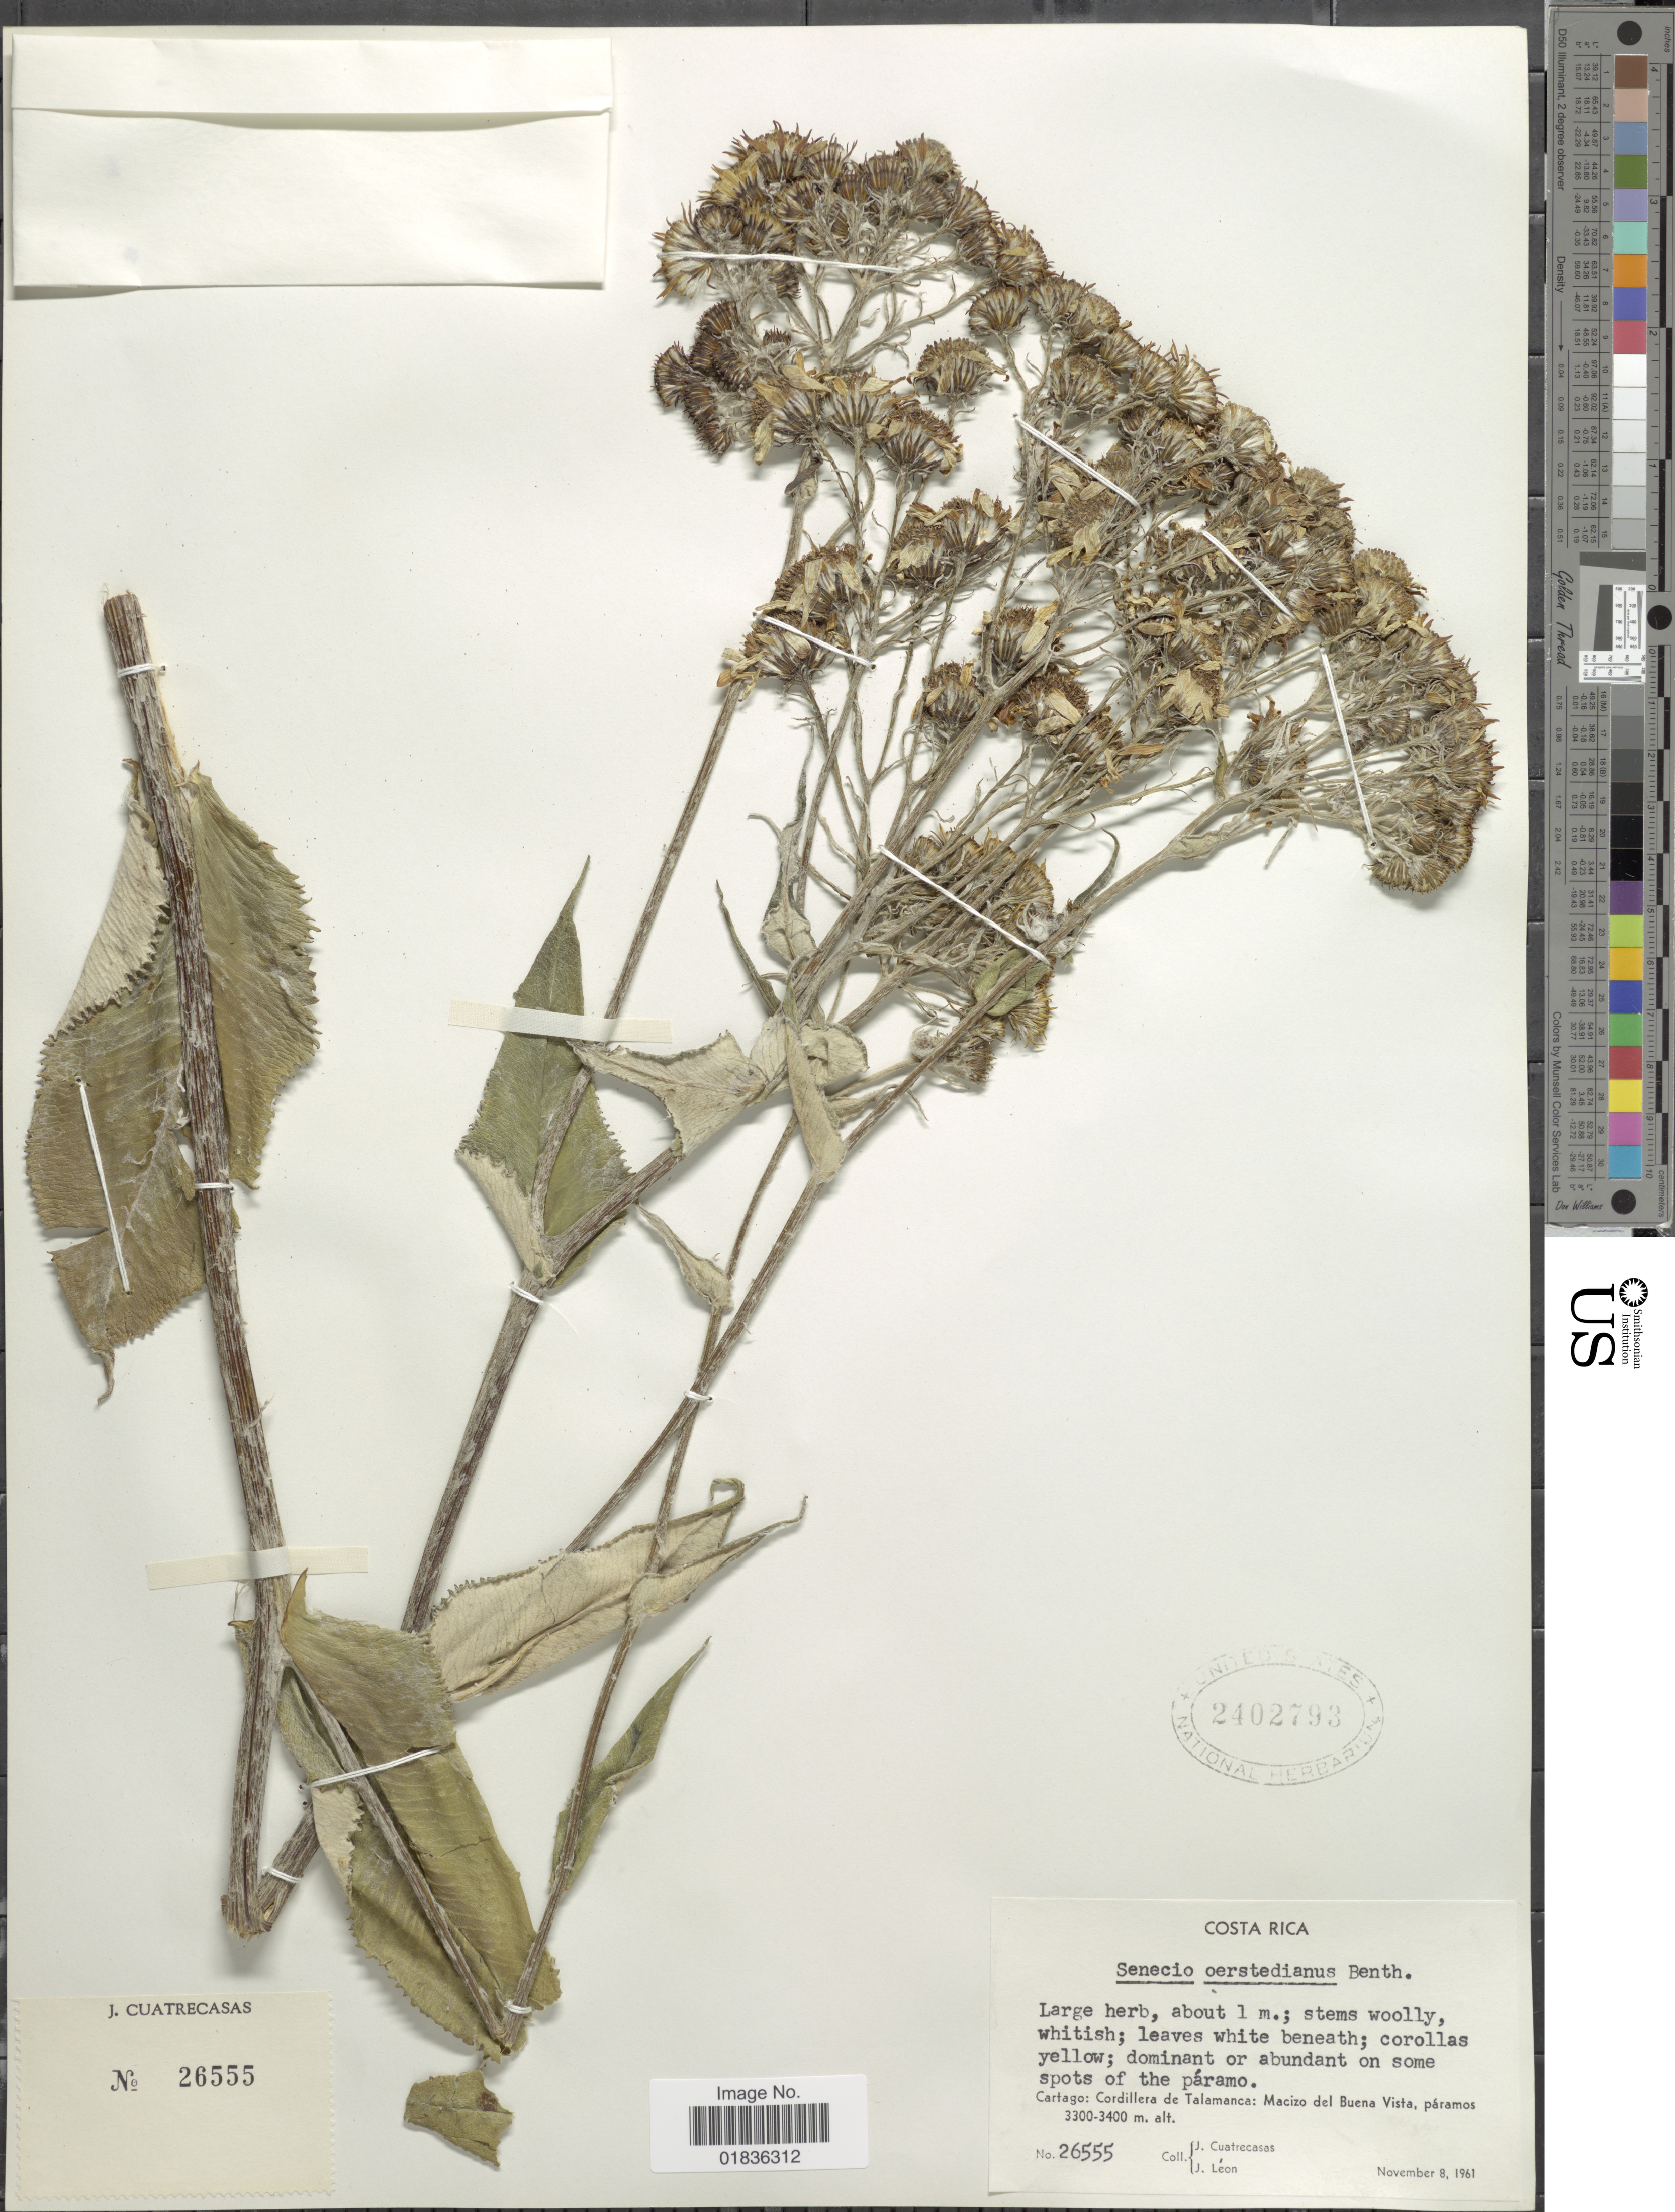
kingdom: Plantae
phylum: Tracheophyta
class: Magnoliopsida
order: Asterales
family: Asteraceae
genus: Senecio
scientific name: Senecio oerstedianus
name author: Benth.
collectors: J. Cuatrecasas & J. León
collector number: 26555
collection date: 1961-11-08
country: Costa Rica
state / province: Cartago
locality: Cordillera de Talamanca: Macizo del Buena Vista, paramos.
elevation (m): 3300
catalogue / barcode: US 2402793